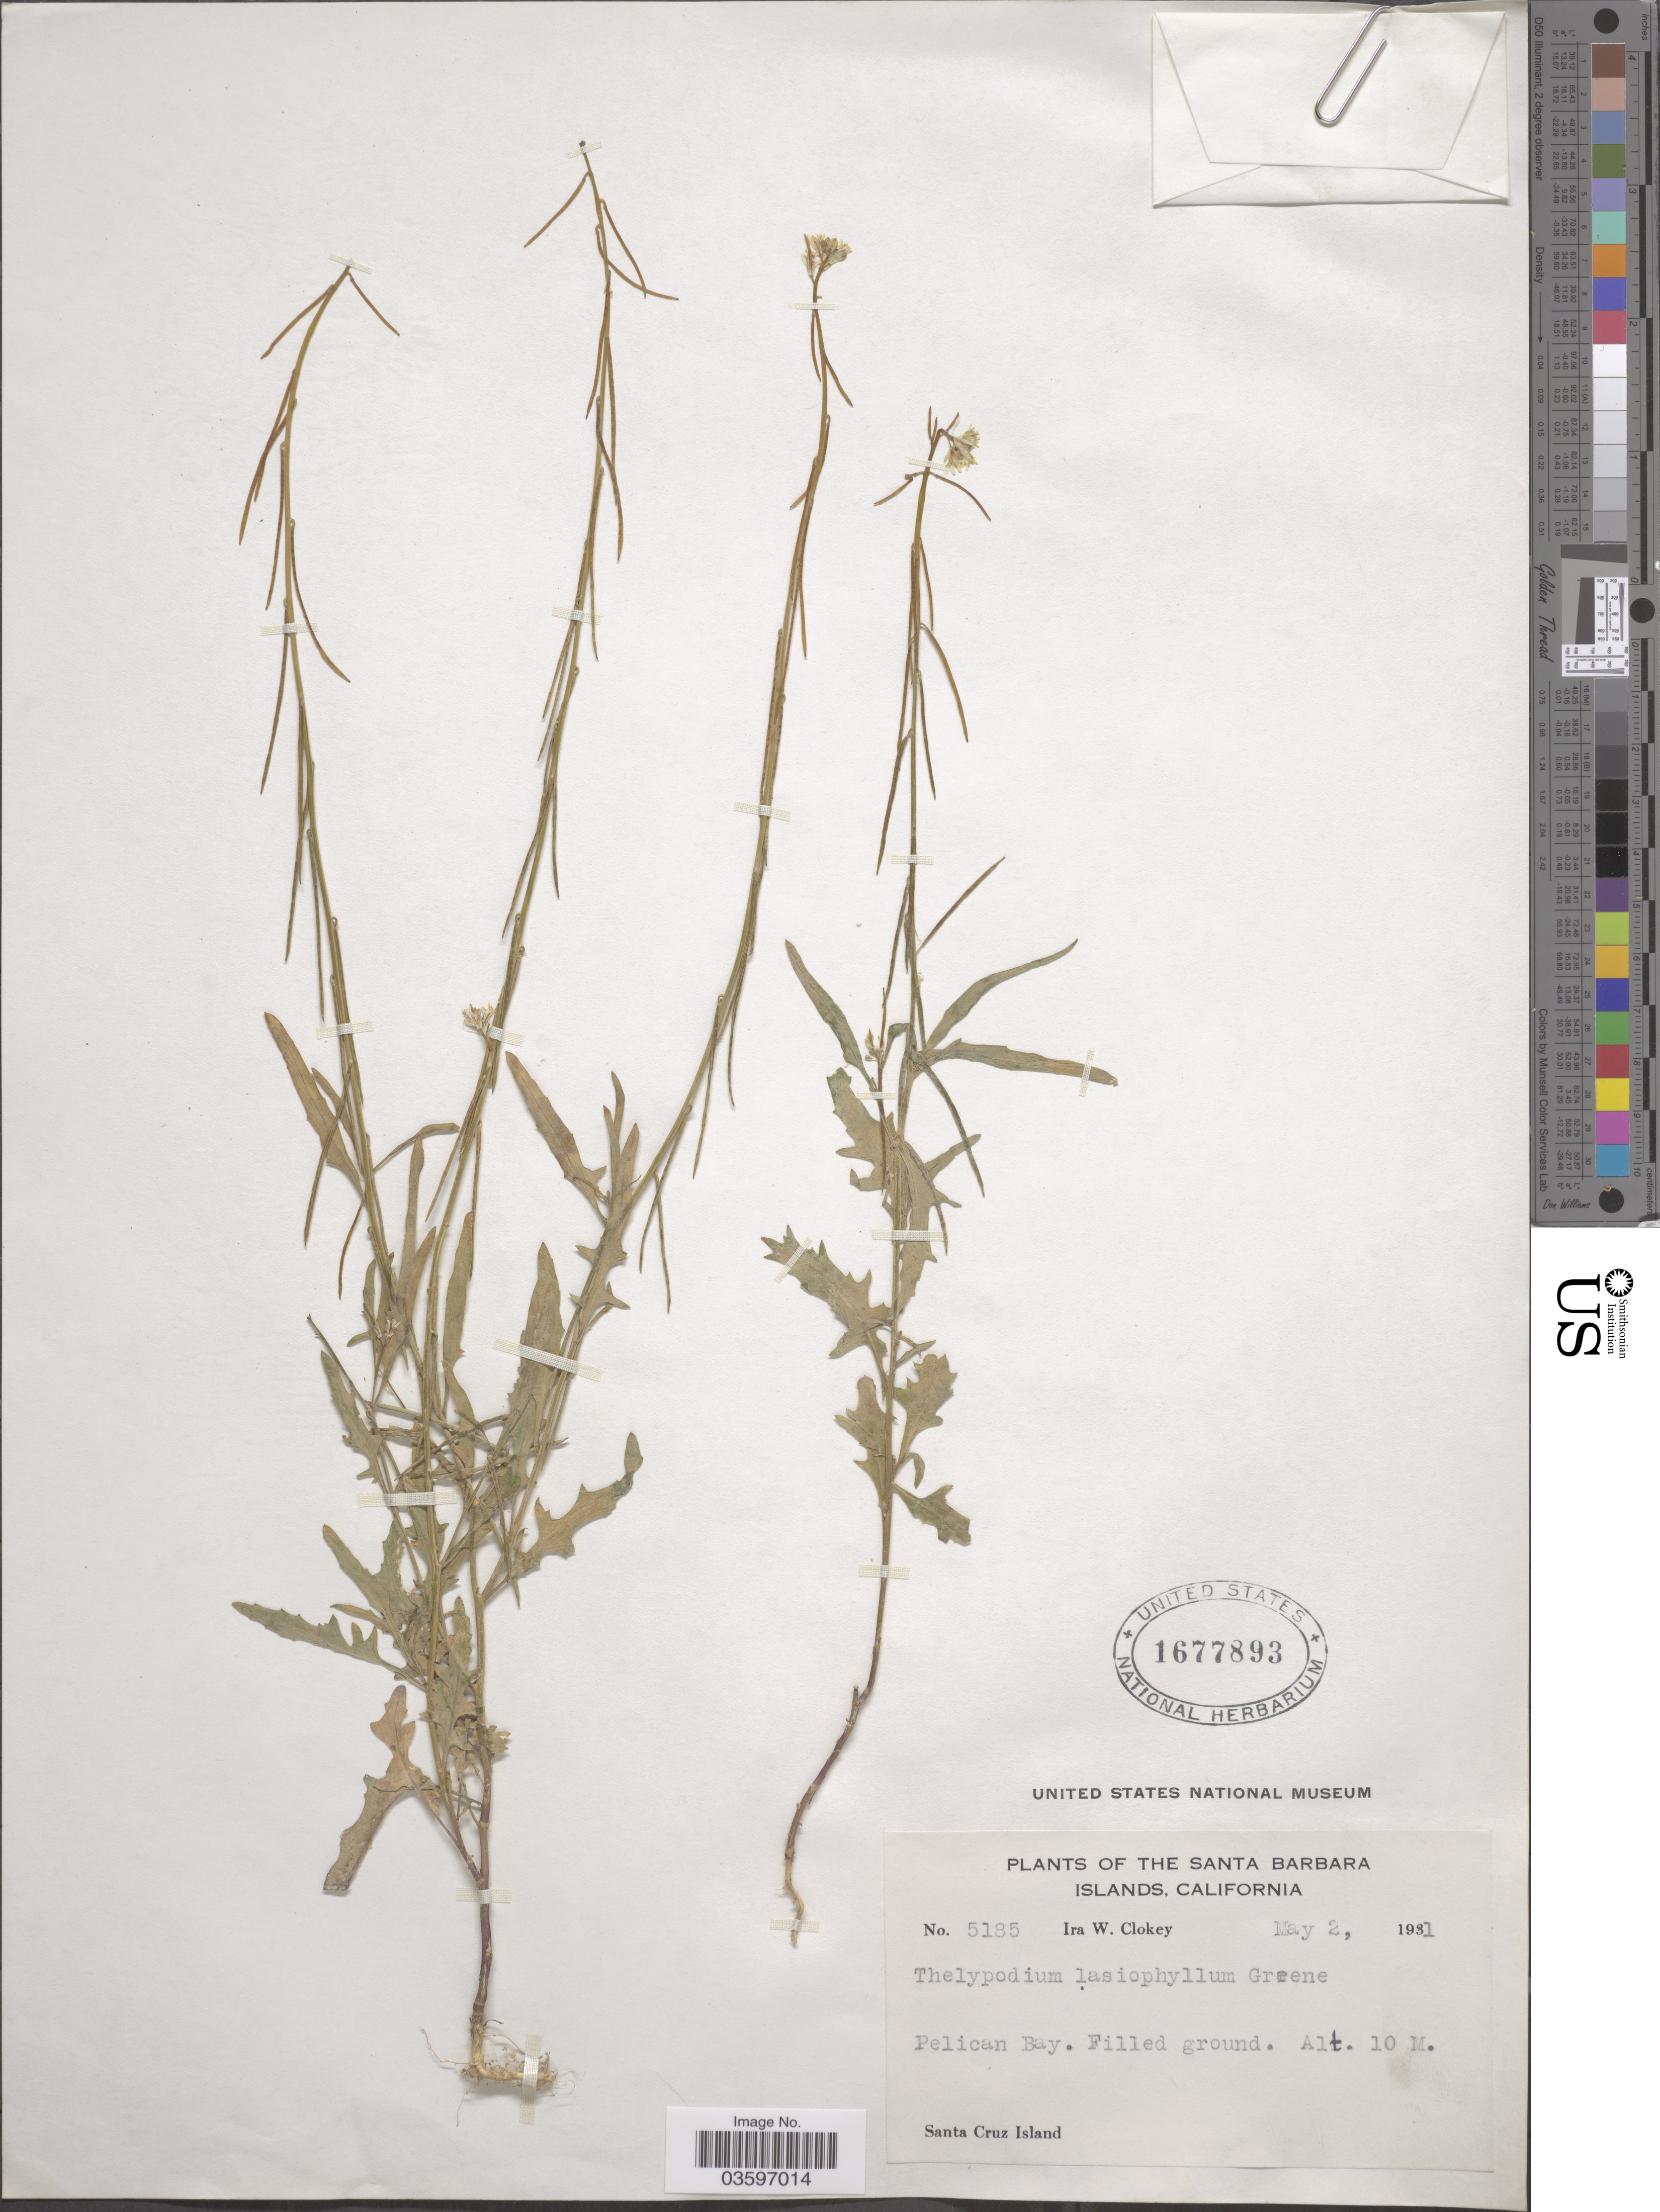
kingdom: Plantae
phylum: Tracheophyta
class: Magnoliopsida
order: Brassicales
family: Brassicaceae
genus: Caulanthus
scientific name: Caulanthus lasiophyllus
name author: (Hook. & Arn.) Payson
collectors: I. W. Clokey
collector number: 5185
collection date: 1931-05-02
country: United States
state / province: California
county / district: Santa Barbara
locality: The Santa Barbara Islands. Pelican Bay. Filled ground. Santa Cruz Island.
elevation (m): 10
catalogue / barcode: US 1677893